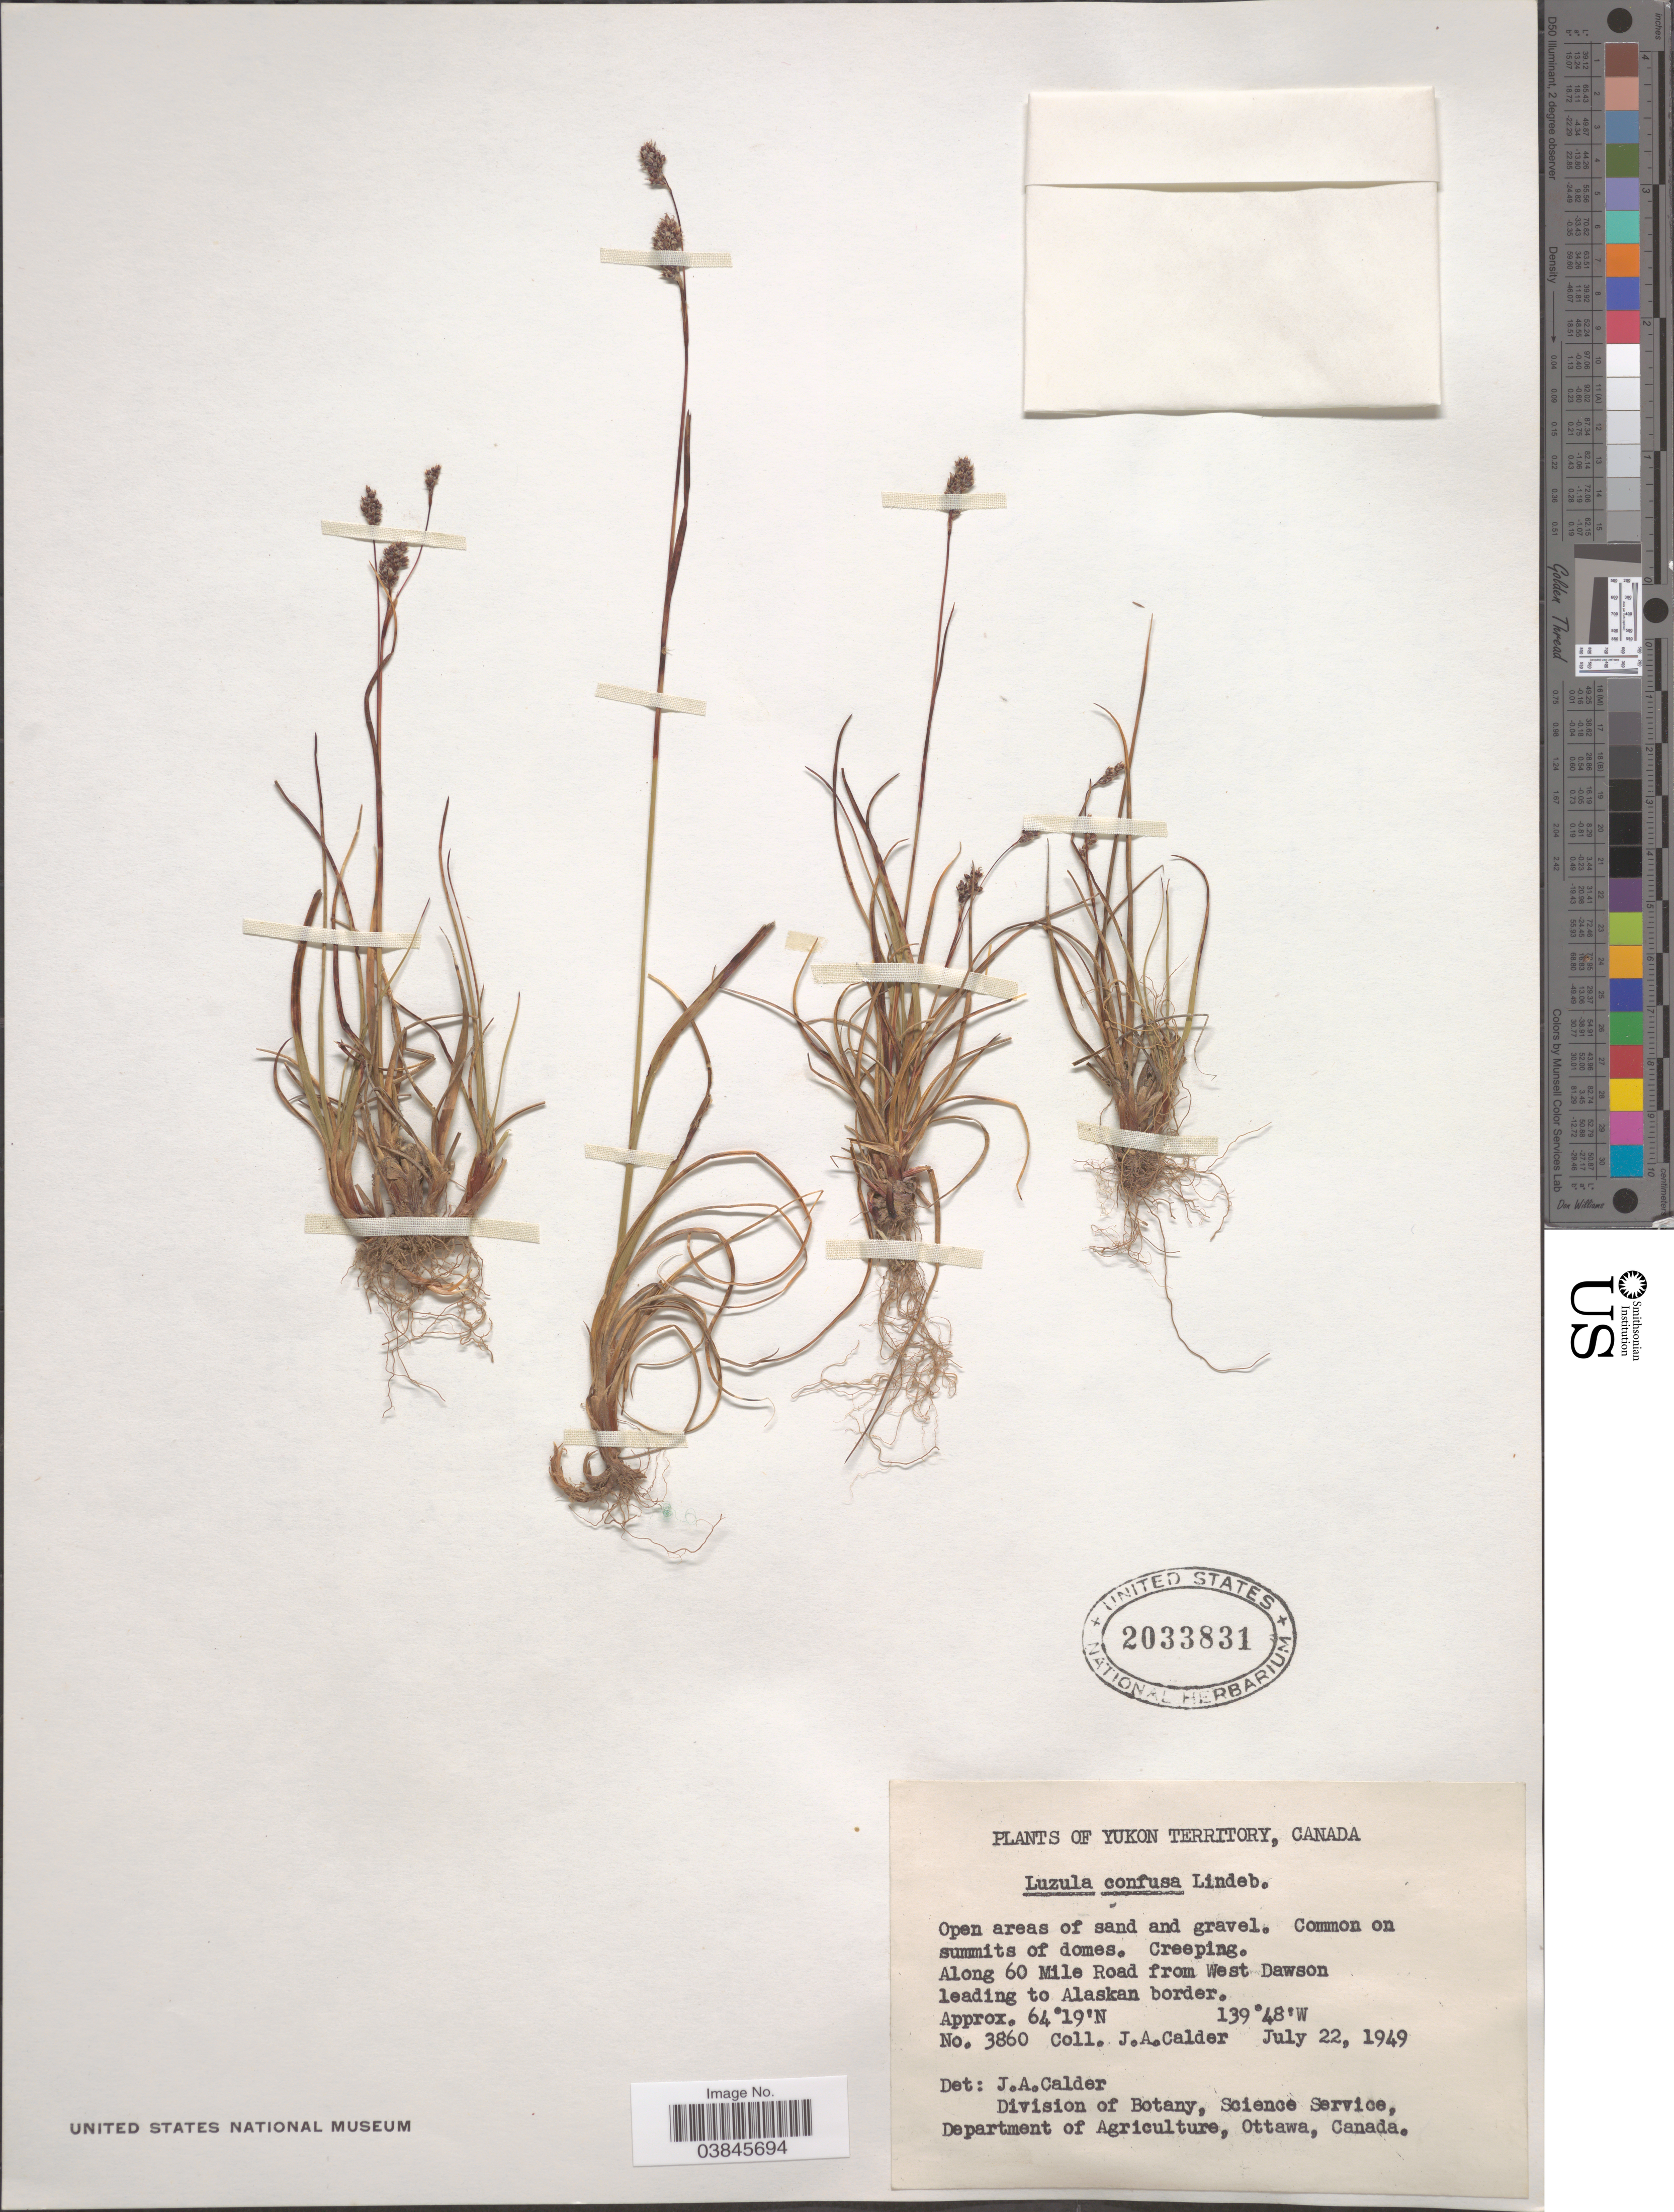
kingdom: Plantae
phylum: Tracheophyta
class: Liliopsida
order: Poales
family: Juncaceae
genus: Luzula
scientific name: Luzula confusa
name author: Lindeb.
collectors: J. A. Calder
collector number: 3860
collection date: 1949-07-22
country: Canada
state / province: Yukon Territory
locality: Along 60 Mile Road from West Dawson leading to Alaskan border.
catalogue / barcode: US 2033831